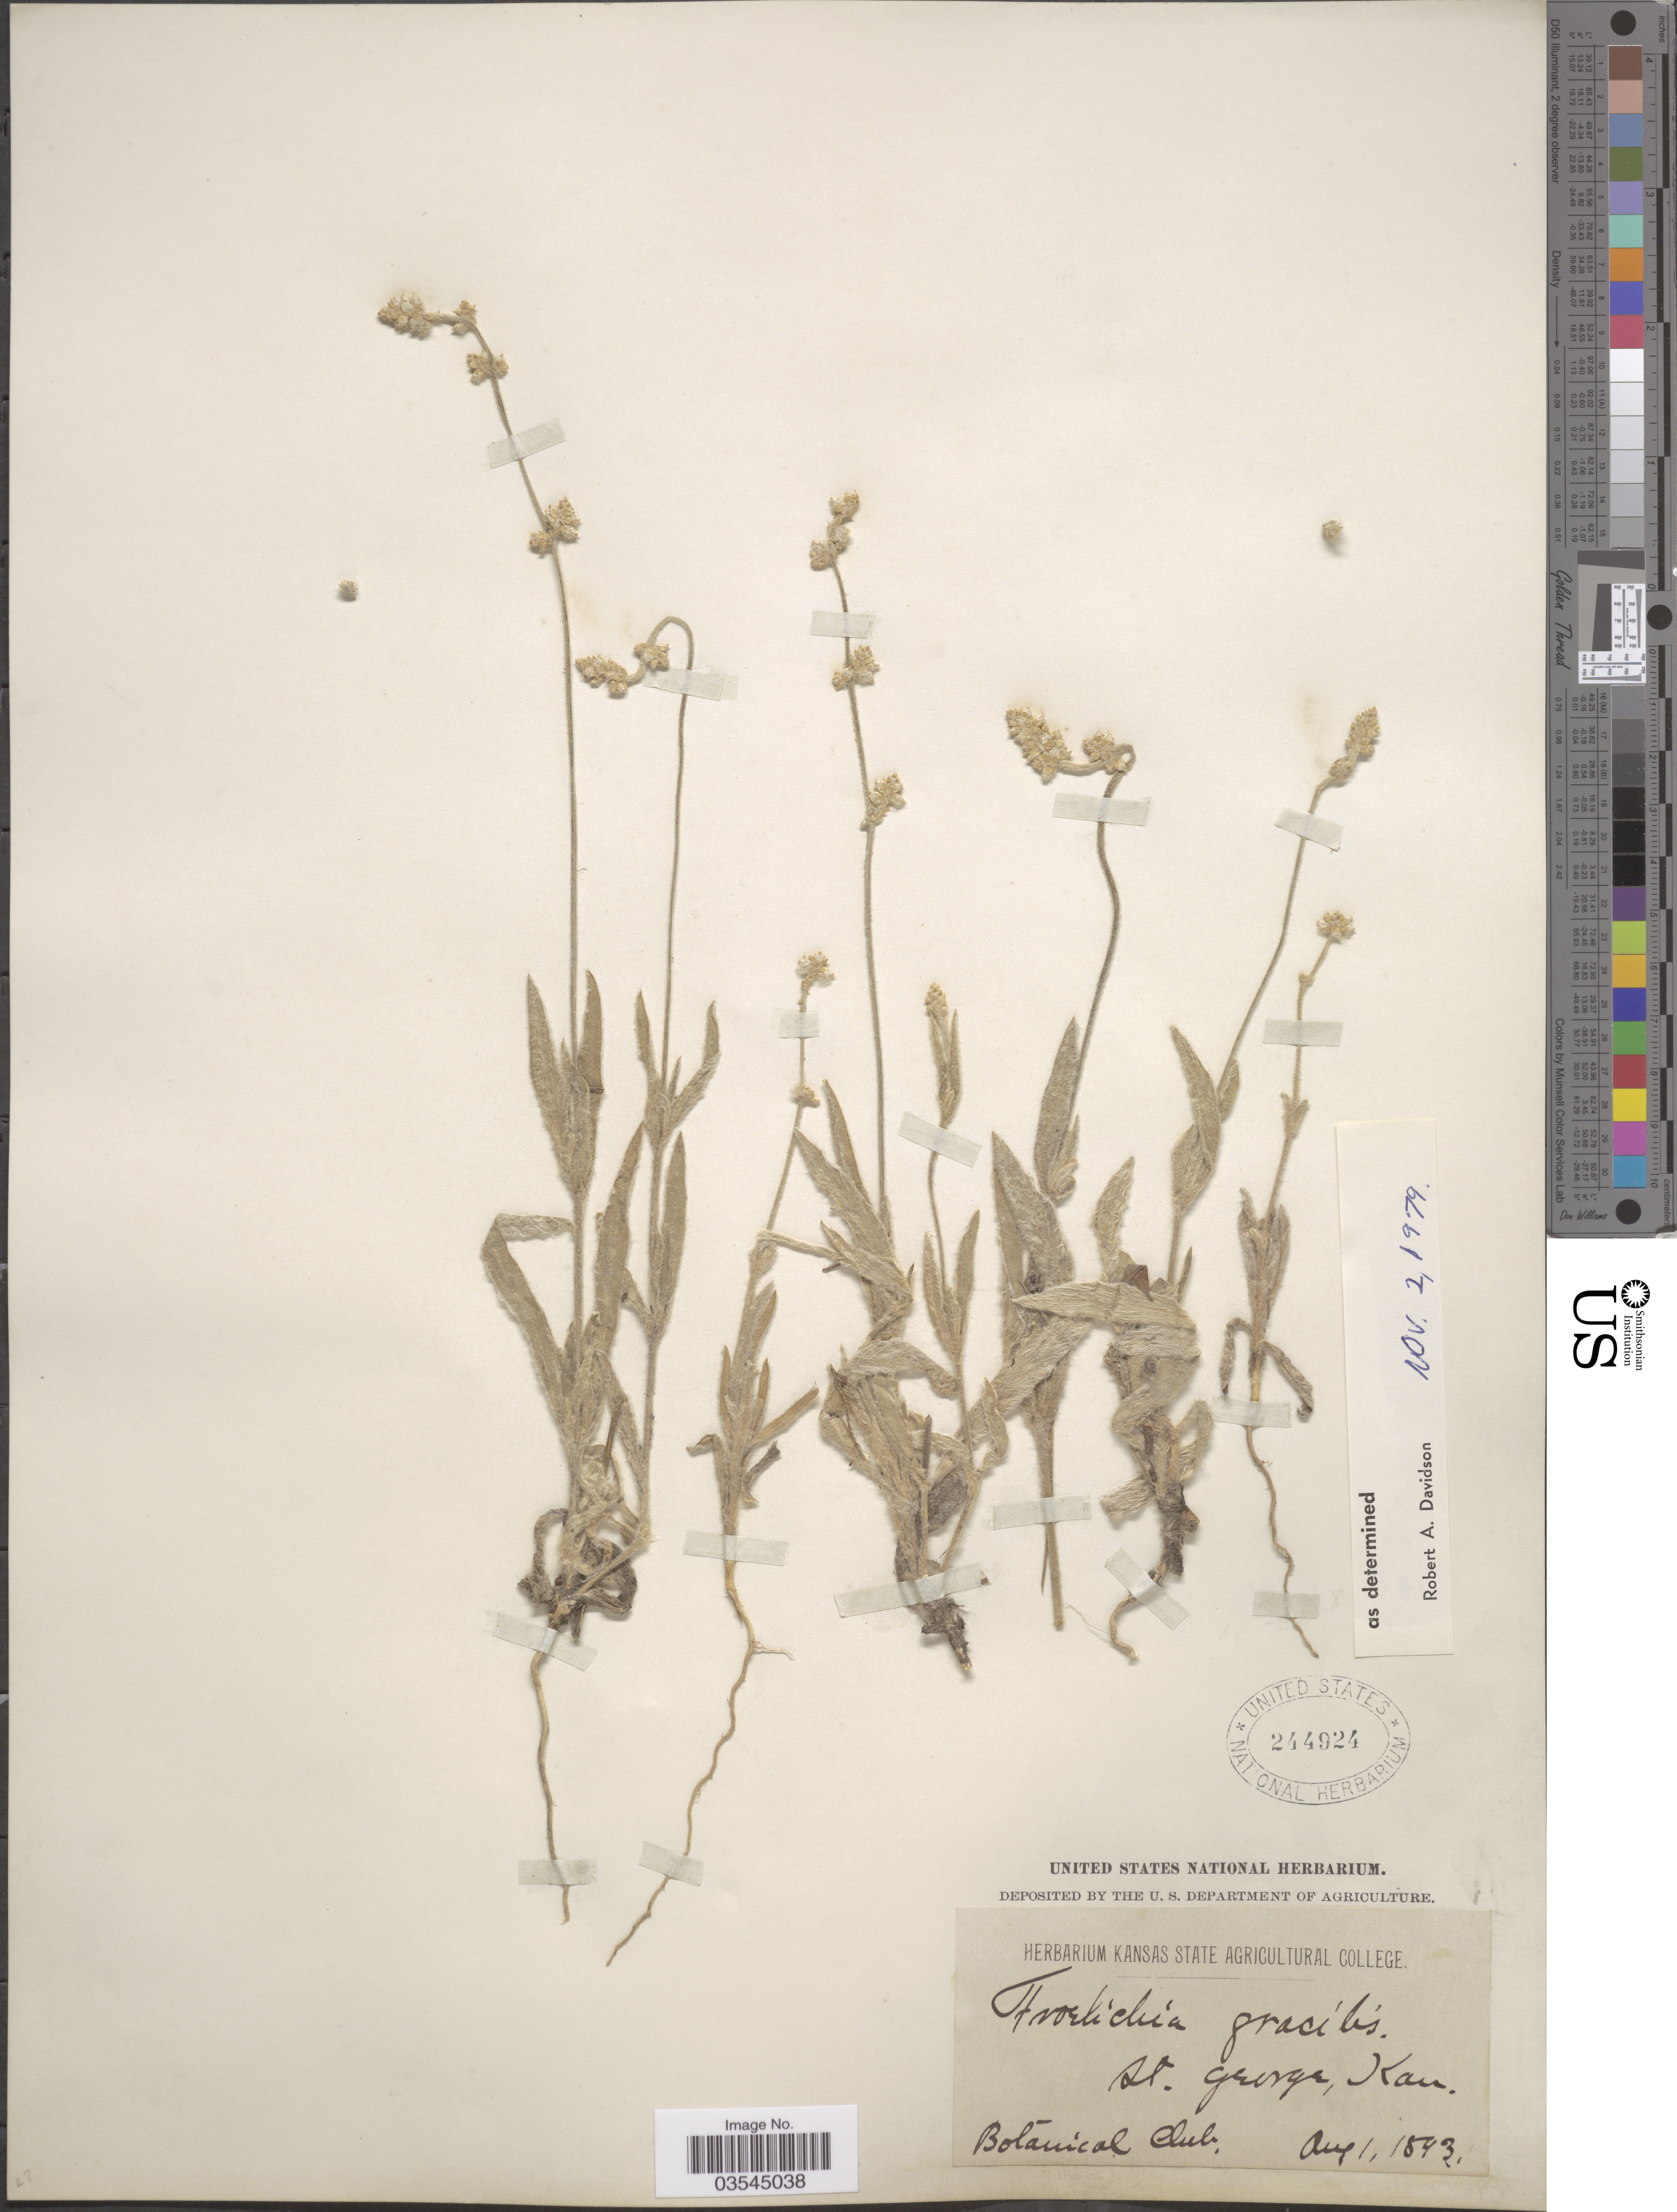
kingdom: Plantae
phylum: Tracheophyta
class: Magnoliopsida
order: Caryophyllales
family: Amaranthaceae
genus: Froelichia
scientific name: Froelichia gracilis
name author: (Hook.) Moq.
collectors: Botanical Club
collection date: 1893-08-01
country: United States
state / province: Kansas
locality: St. George.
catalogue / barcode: US 244924